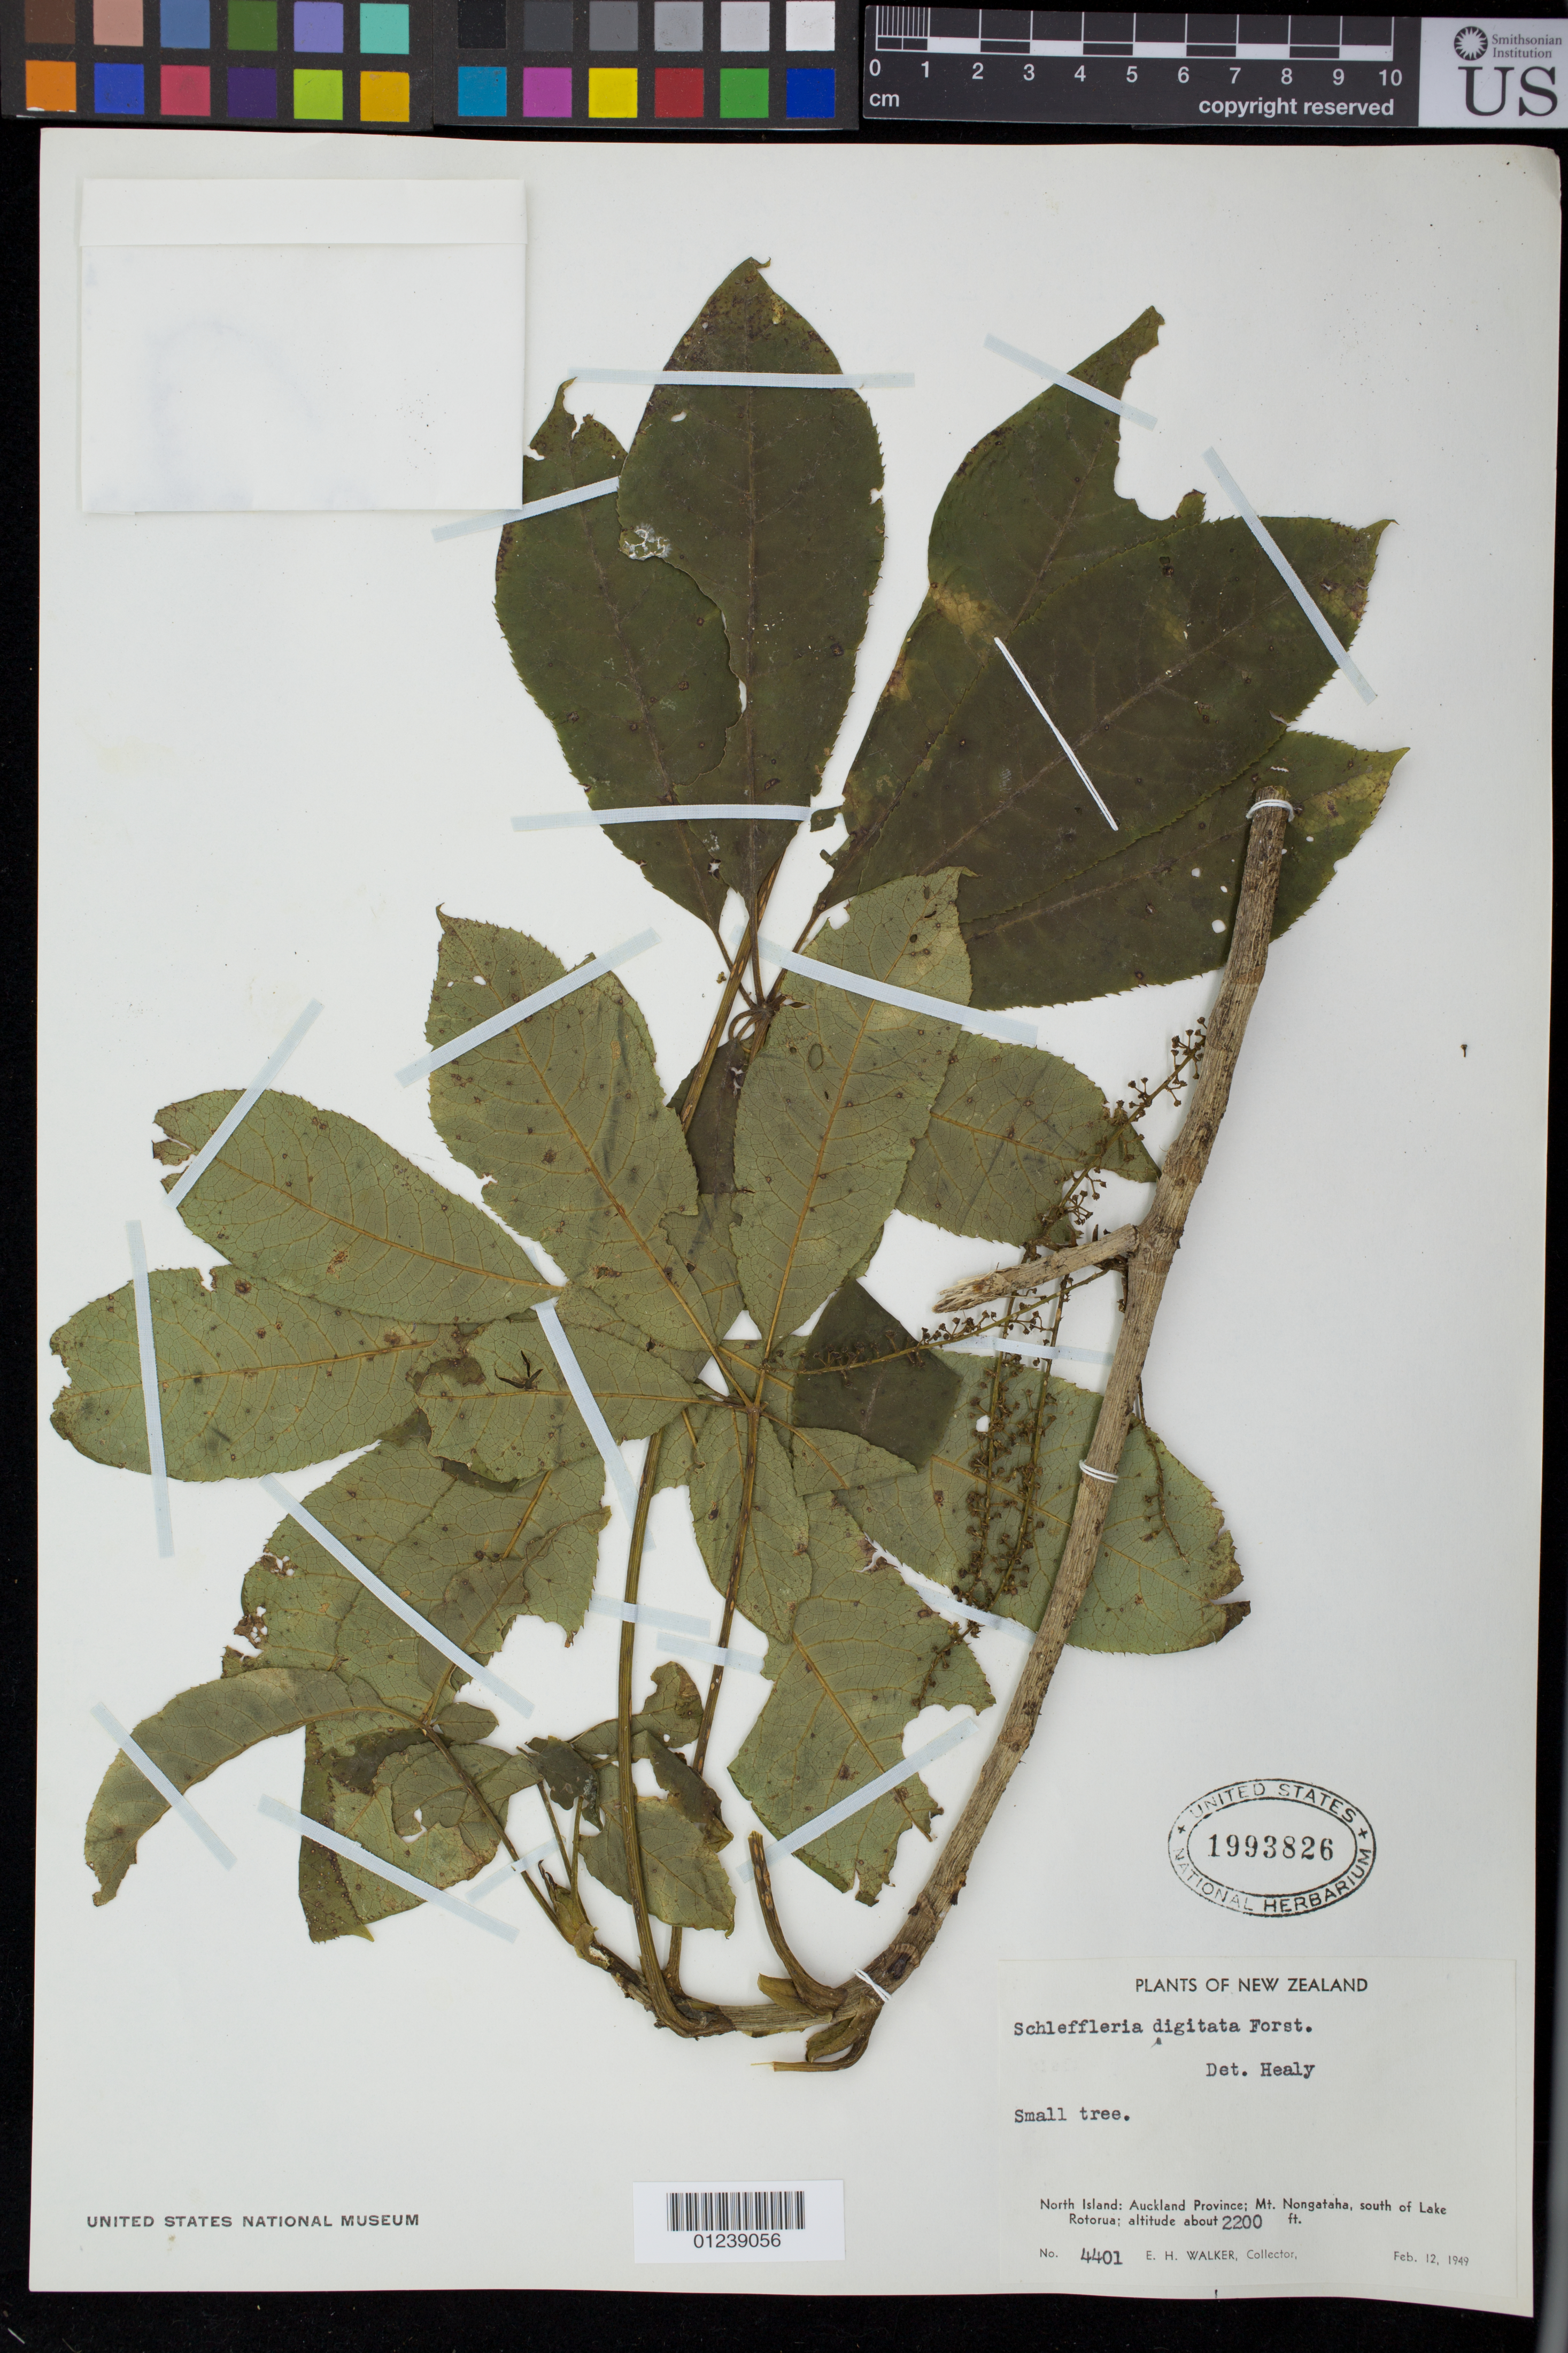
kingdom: Plantae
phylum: Tracheophyta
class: Magnoliopsida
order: Apiales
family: Araliaceae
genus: Heptapleurum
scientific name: Heptapleurum insularum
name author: Seem.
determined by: Wagner, W. L., (BOT), Smithsonian Institution - National Museum of Natural History (UNITED STATES)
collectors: E. H. Walker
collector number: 4401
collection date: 1949-02-12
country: New Zealand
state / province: Auckland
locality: North Island: Mt. Nongataha, south of Lake Rotorua.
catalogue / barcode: US 1993826